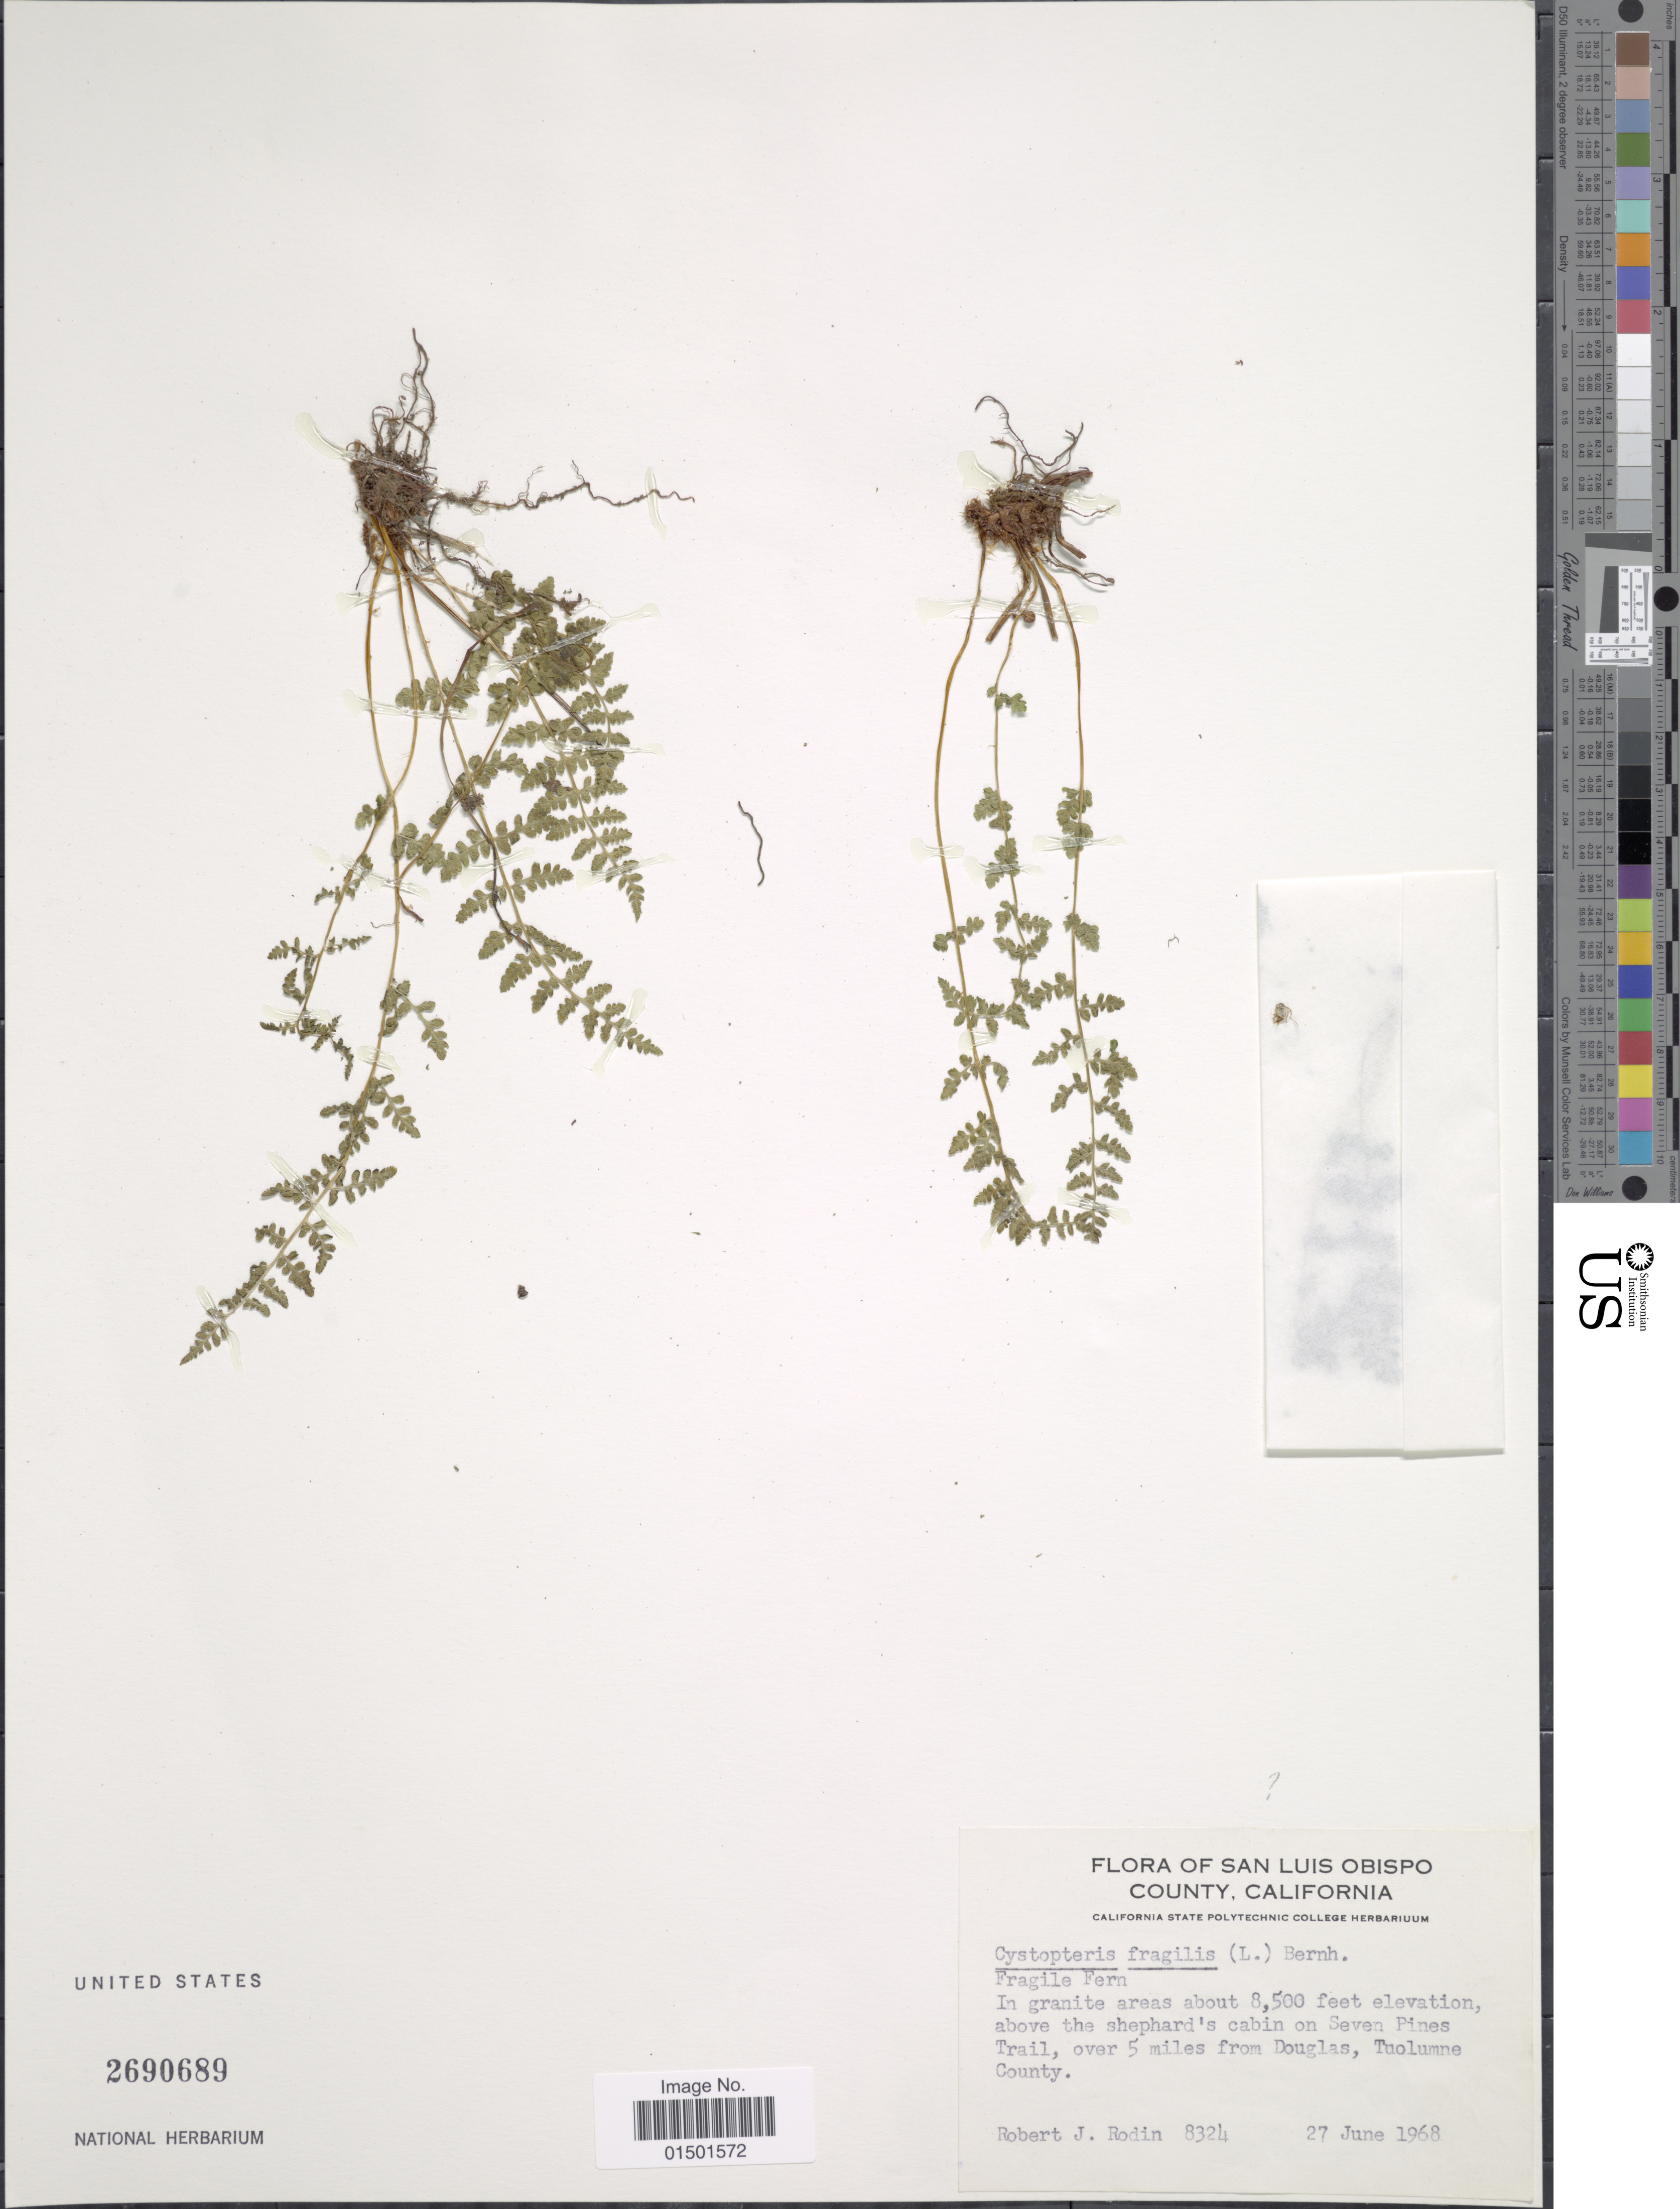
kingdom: Plantae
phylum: Tracheophyta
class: Polypodiopsida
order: Polypodiales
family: Cystopteridaceae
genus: Cystopteris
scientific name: Cystopteris fragilis var. fragilis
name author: (L.) Bernh.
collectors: R. J. Rodin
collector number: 8324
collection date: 1968-06-27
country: United States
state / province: California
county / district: San Luis Obispo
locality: San Luis Obispo County. above the shephard's cabin on Seven Pines Trail, over 5 miles from Douglas, Tuolome County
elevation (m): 2591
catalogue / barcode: US 2690689